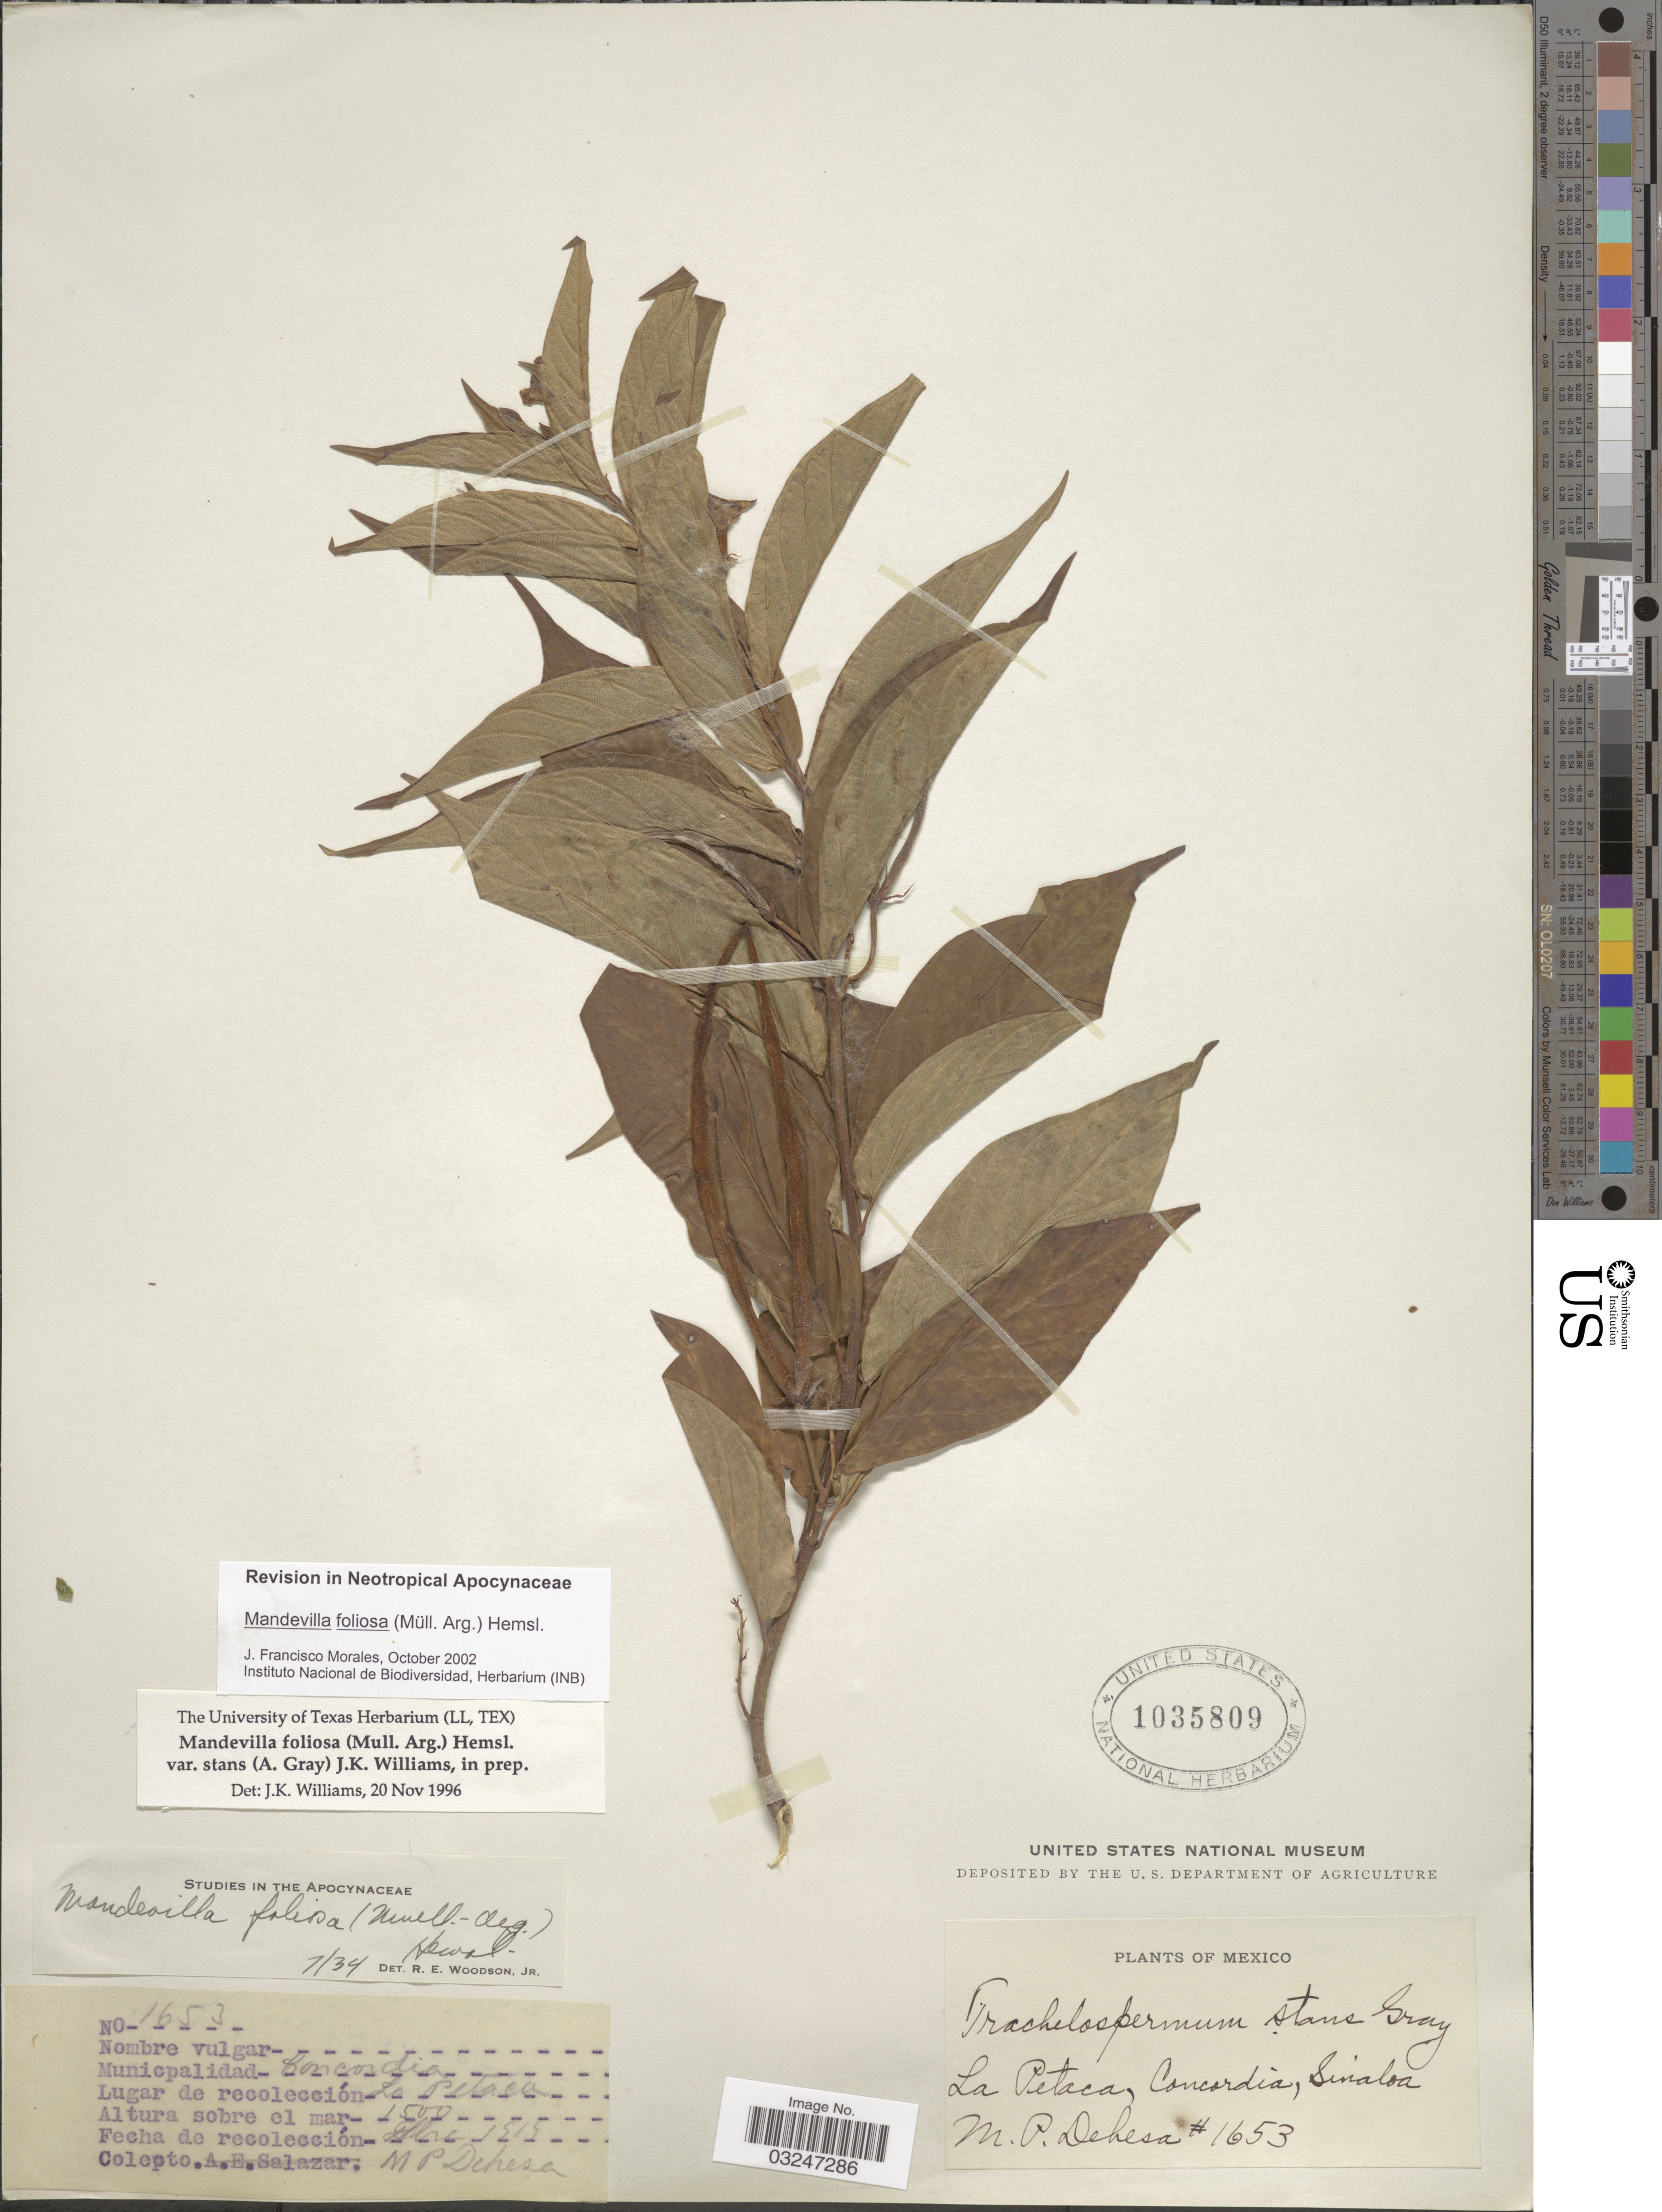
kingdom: Plantae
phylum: Tracheophyta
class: Magnoliopsida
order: Gentianales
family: Apocynaceae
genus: Mandevilla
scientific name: Mandevilla foliosa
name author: (Müll. Arg.) Hemsl.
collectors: M. Dehesa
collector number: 1653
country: Mexico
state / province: Sinaloa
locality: La Petaca, Concordia.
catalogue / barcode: US 1035809